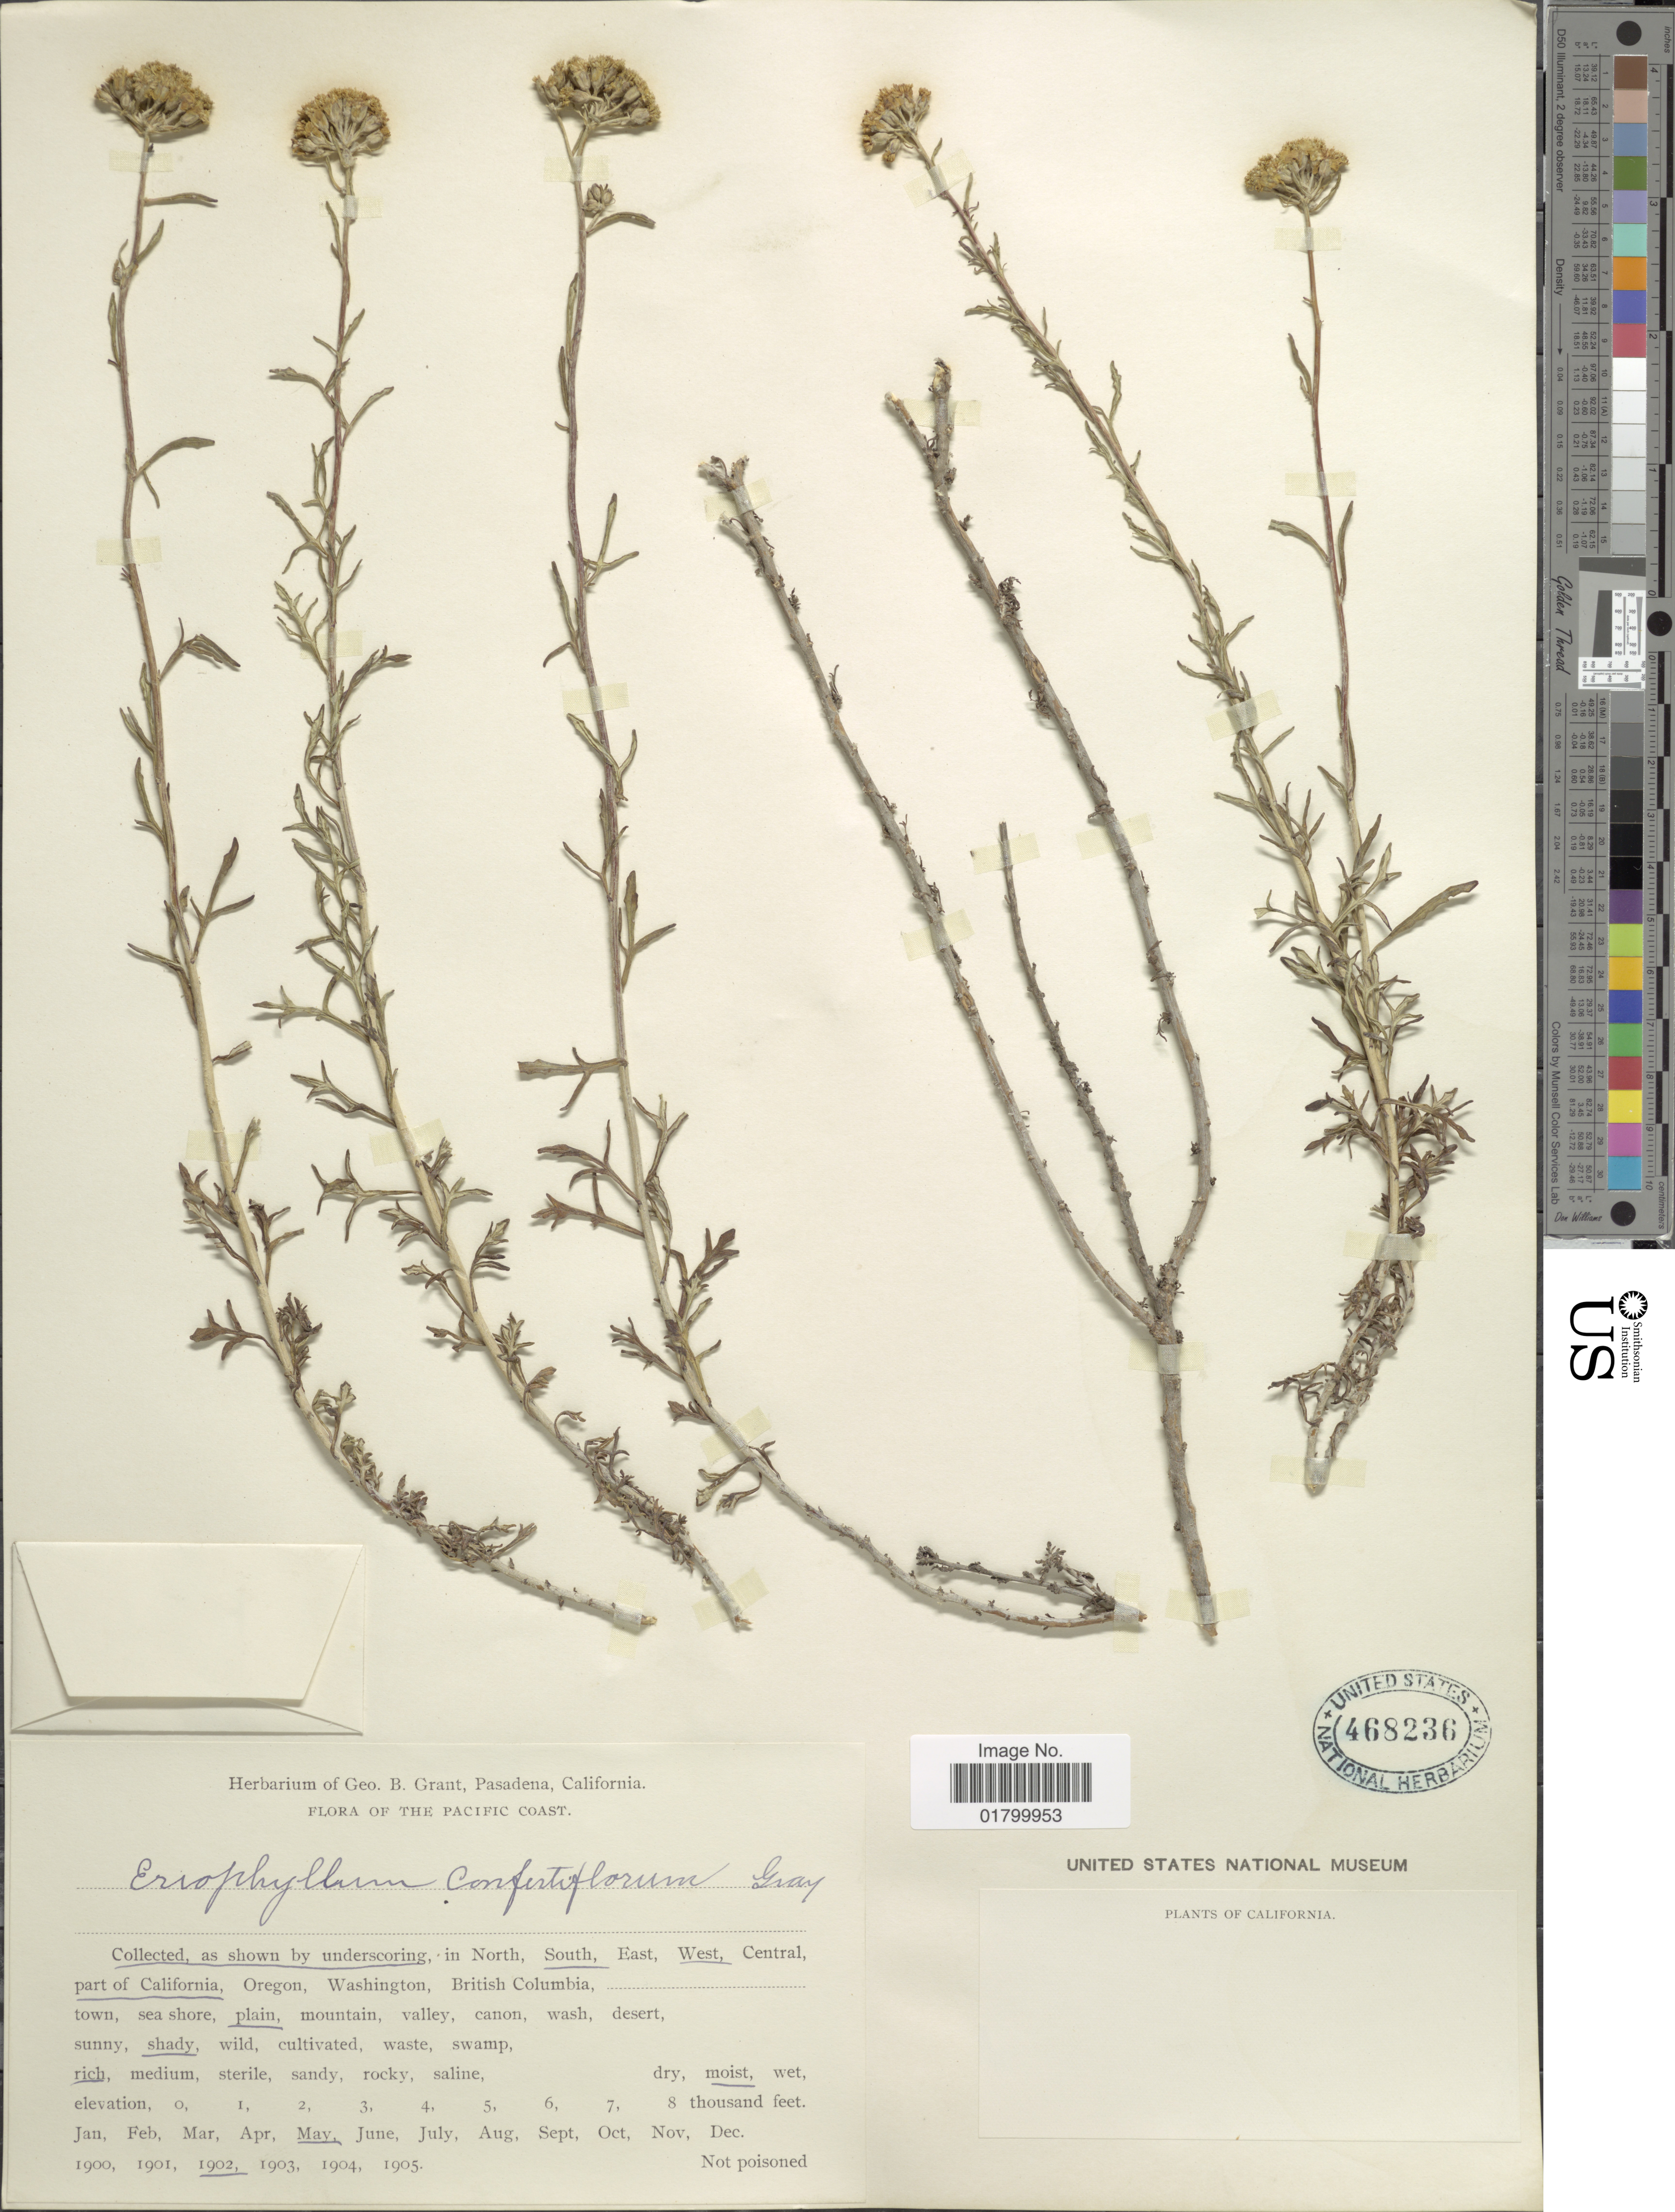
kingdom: Plantae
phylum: Tracheophyta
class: Magnoliopsida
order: Asterales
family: Asteraceae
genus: Eriophyllum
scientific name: Eriophyllum confertiflorum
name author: (DC.) A. Gray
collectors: ex herb. G. B. Grant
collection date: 1902-05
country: United States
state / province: California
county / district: Los Angeles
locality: Pasadena, California, As shown by underscoring, South West part of California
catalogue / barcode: US 468236